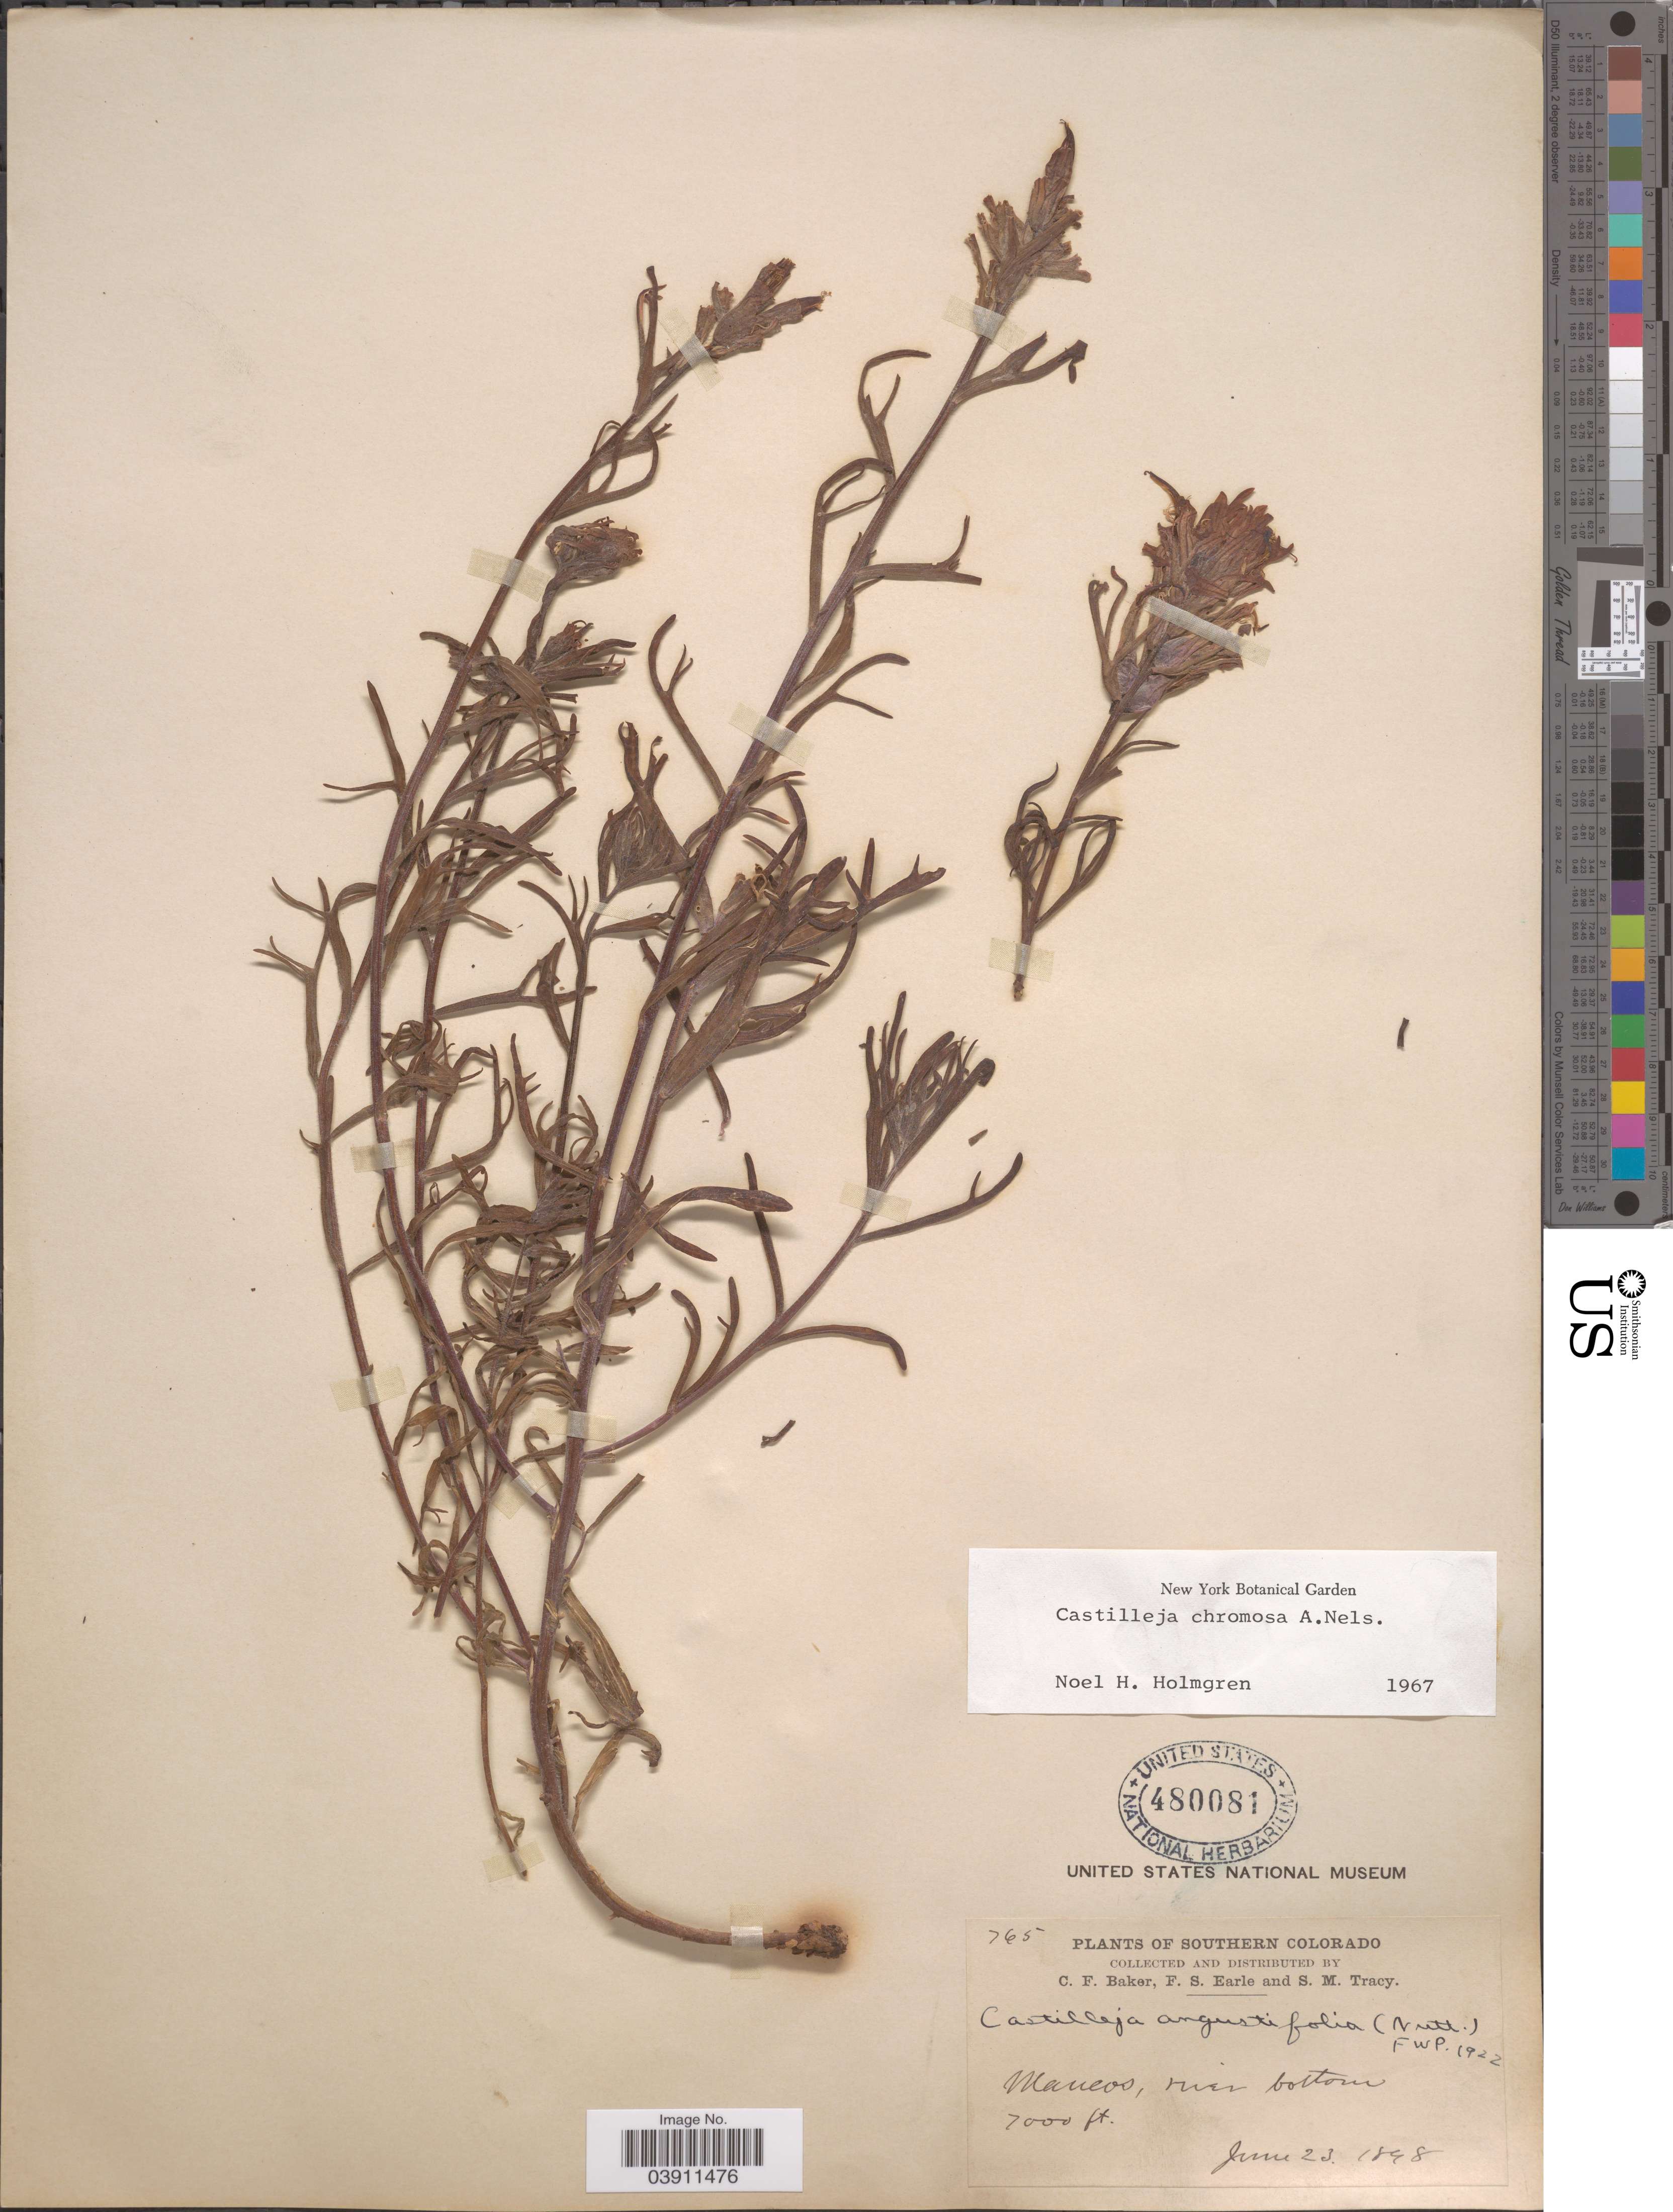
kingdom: Plantae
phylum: Tracheophyta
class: Magnoliopsida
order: Lamiales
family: Orobanchaceae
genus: Castilleja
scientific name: Castilleja chromosa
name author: A. Nelson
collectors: C. F. Baker, F. S. Earle & S. M. Tracy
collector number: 765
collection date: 1898-06-23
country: United States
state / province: Colorado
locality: Southern Colorado. Mancos, river bottom.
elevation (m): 2134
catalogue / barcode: US 480081